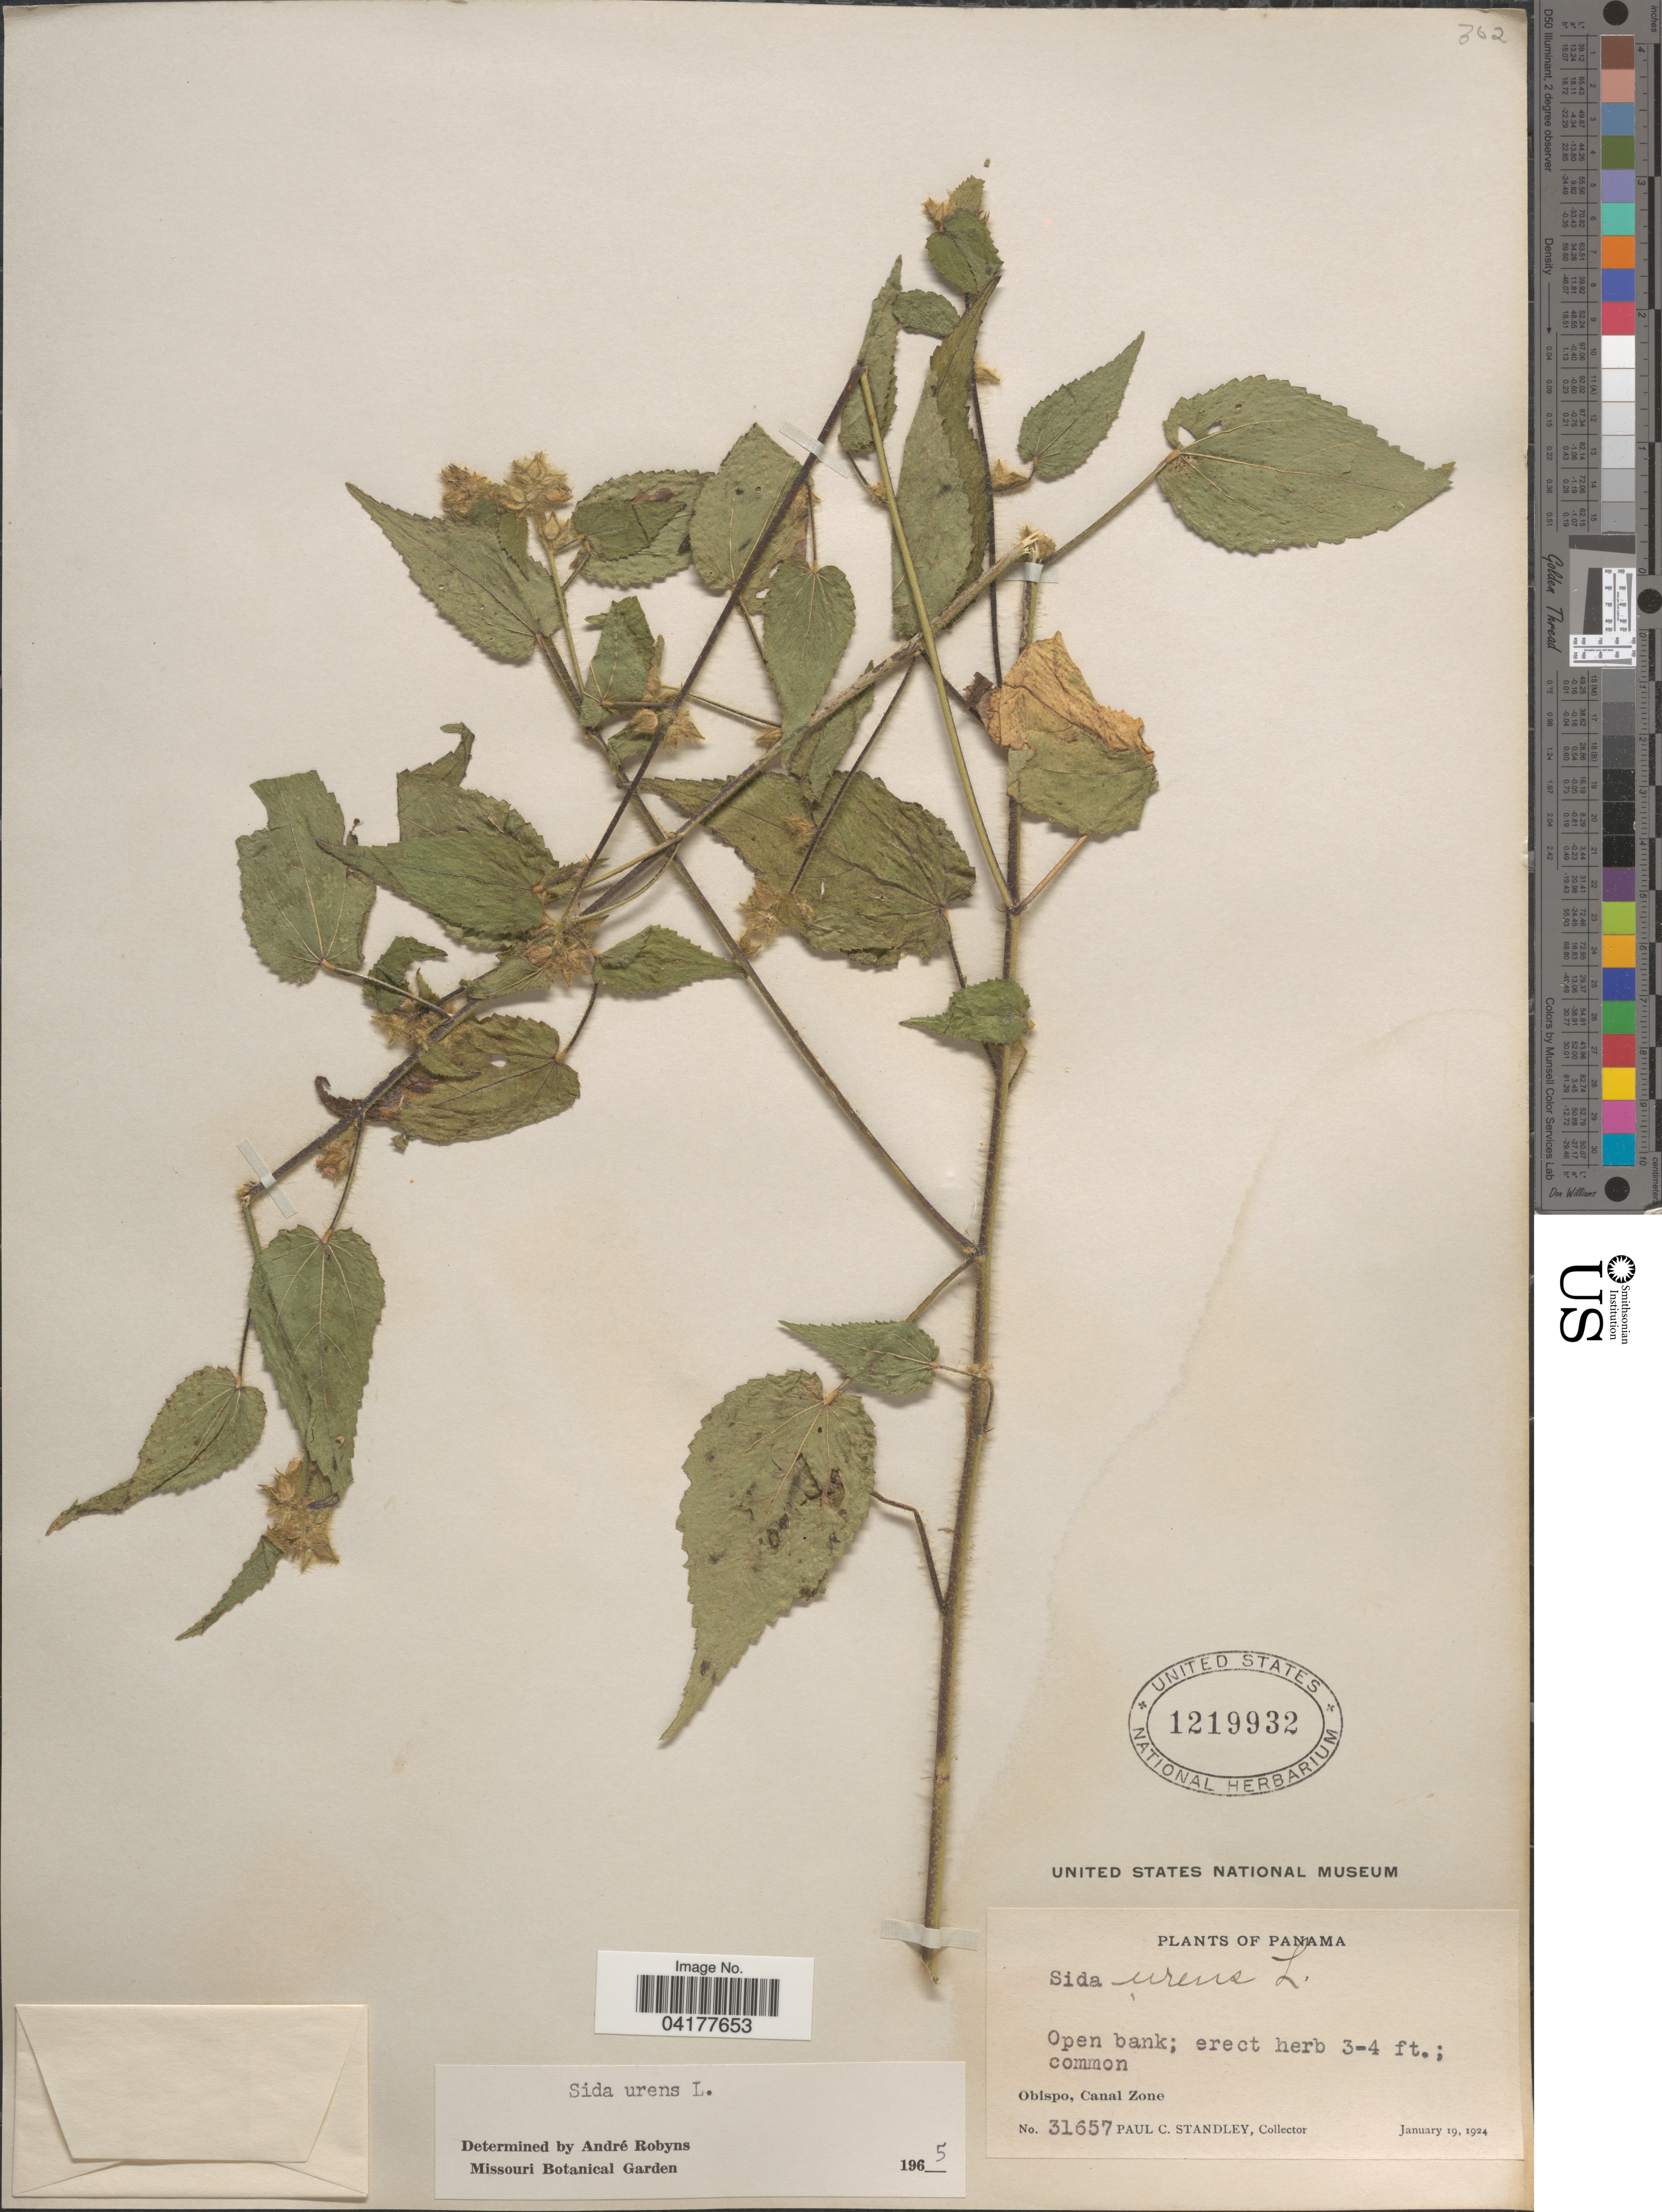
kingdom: Plantae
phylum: Tracheophyta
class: Magnoliopsida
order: Malvales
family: Malvaceae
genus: Sida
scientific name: Sida urens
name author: L.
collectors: P. C. Standley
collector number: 31657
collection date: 1924-01-19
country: Panama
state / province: Colón / Panamá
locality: Obispo, Canal Zone.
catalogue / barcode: US 1219932